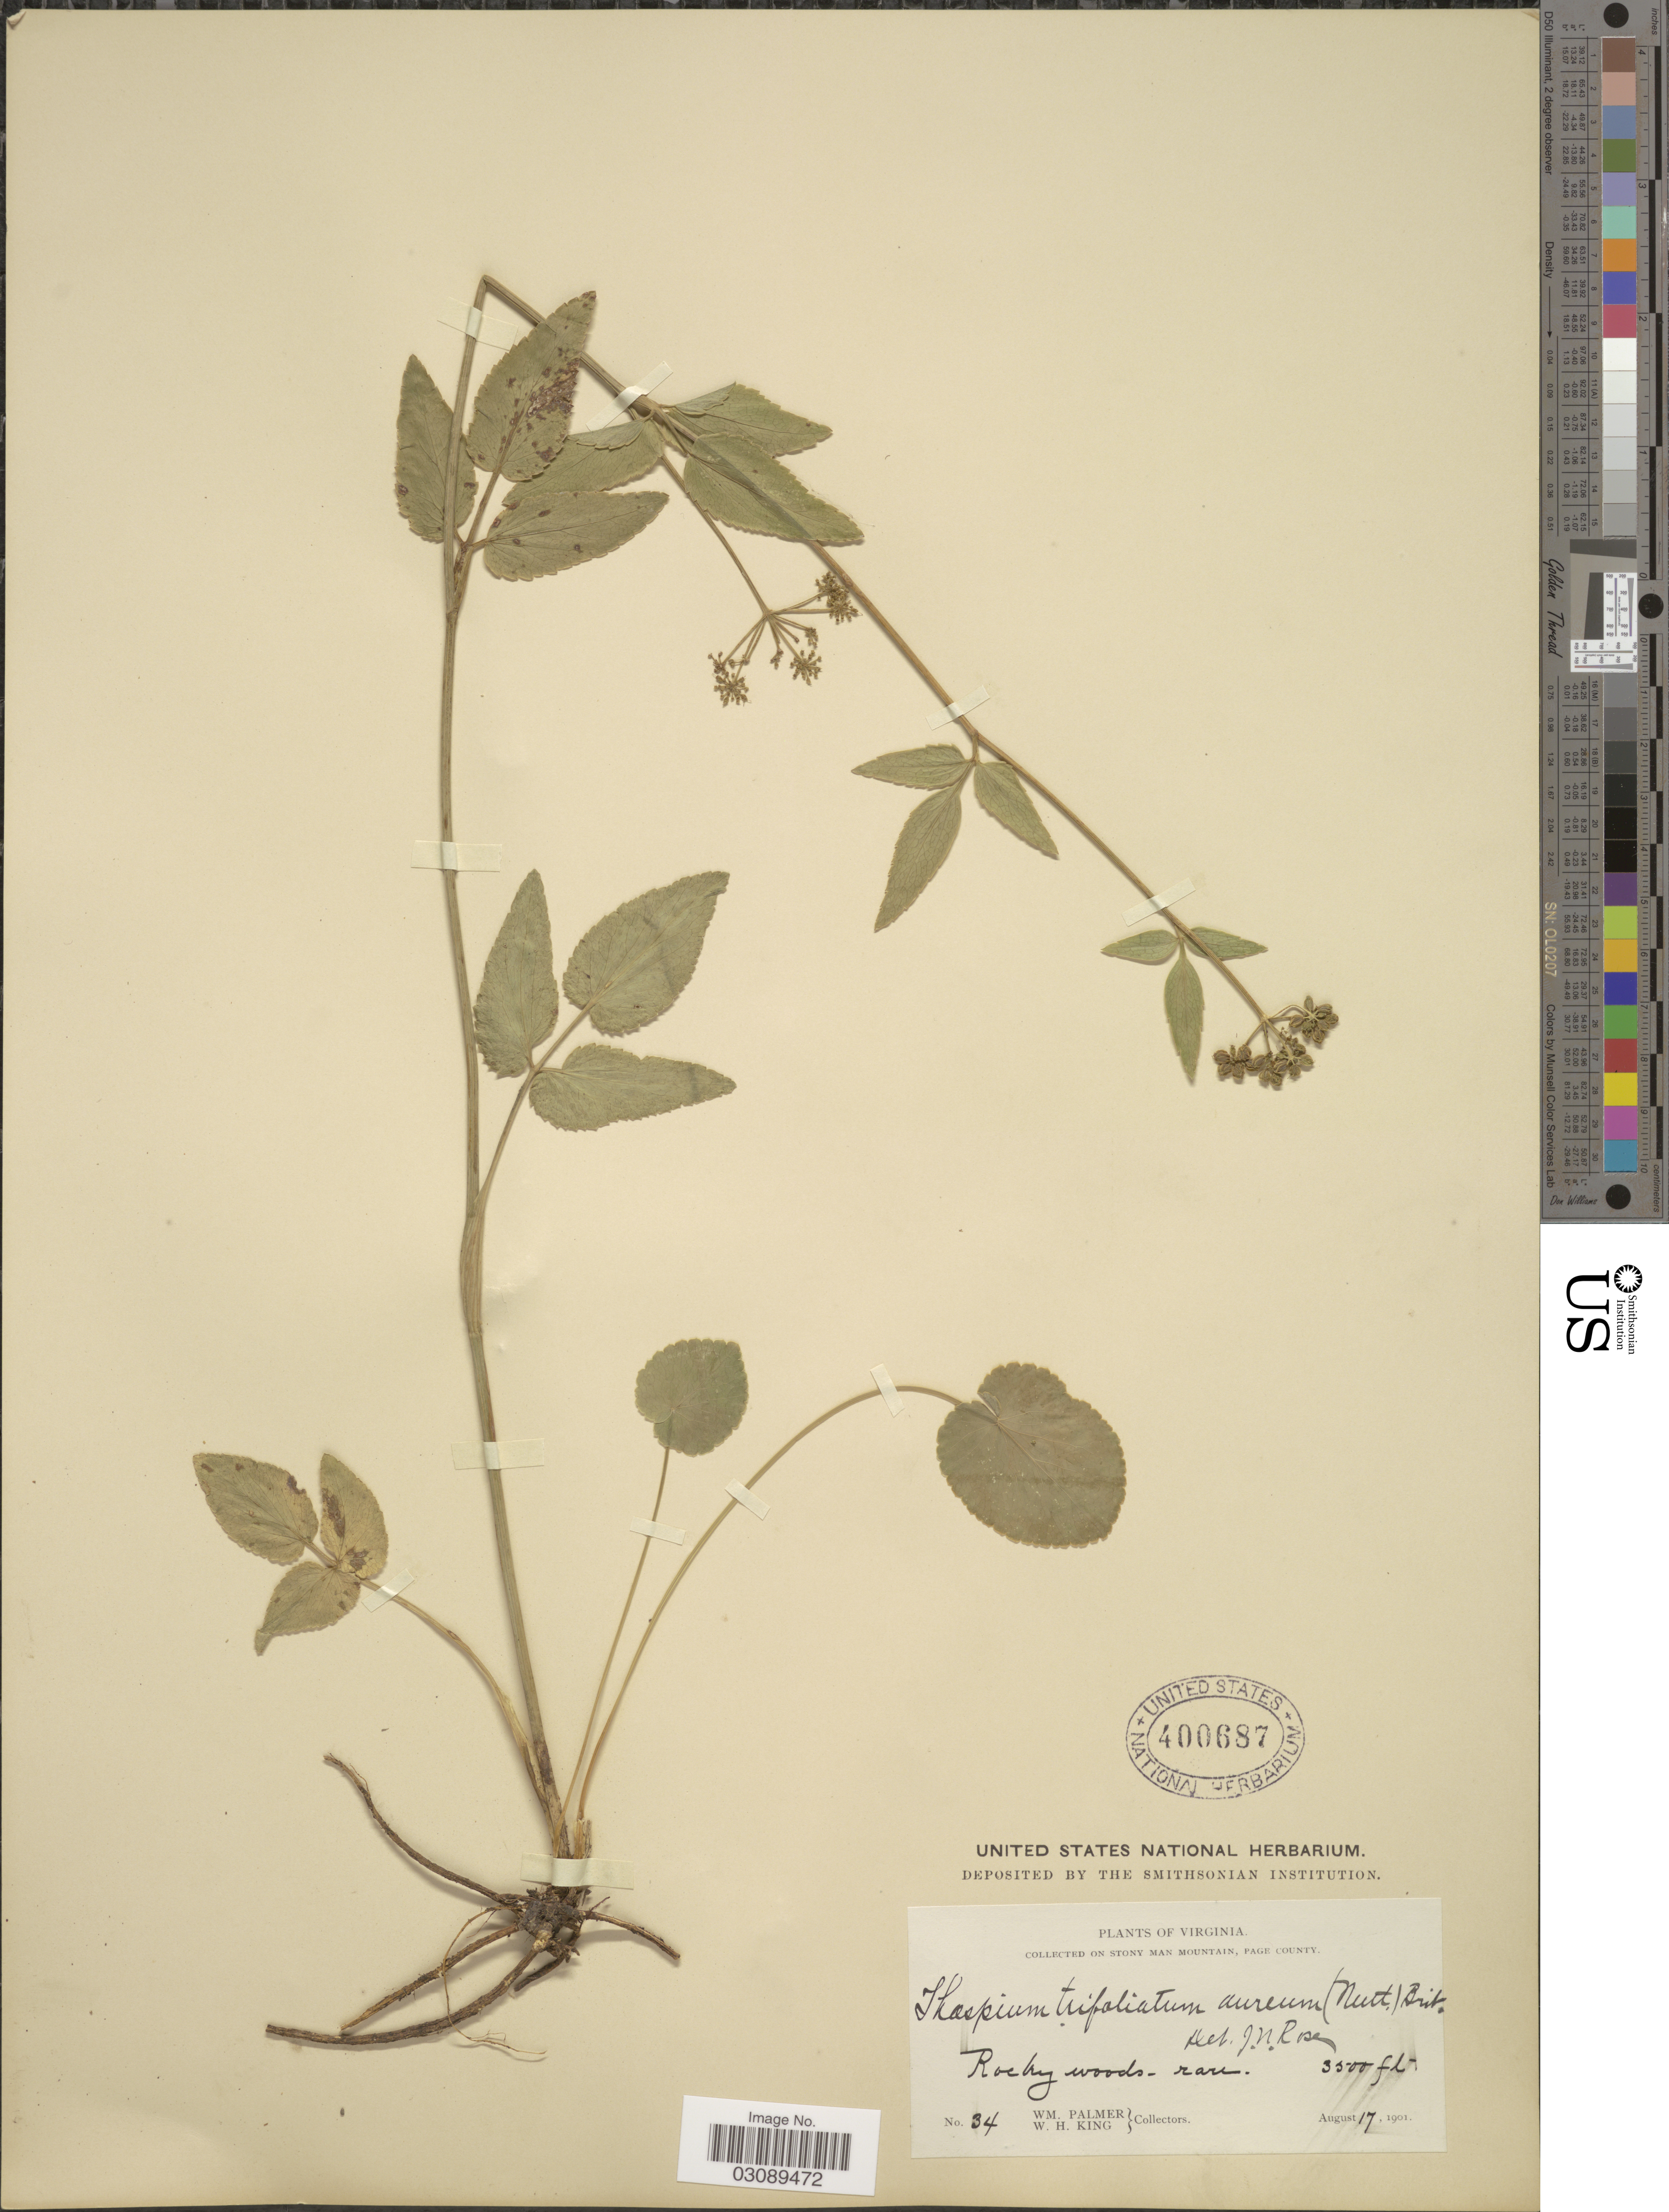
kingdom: Plantae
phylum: Tracheophyta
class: Magnoliopsida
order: Apiales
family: Apiaceae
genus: Thaspium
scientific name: Thaspium aureum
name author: (L.) Nutt.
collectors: W. Palmer & W. H. King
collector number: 34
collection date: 1901-08-17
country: United States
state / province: Virginia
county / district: Page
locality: Stony Man Mountain, Page County.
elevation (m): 1067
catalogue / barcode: US 400687